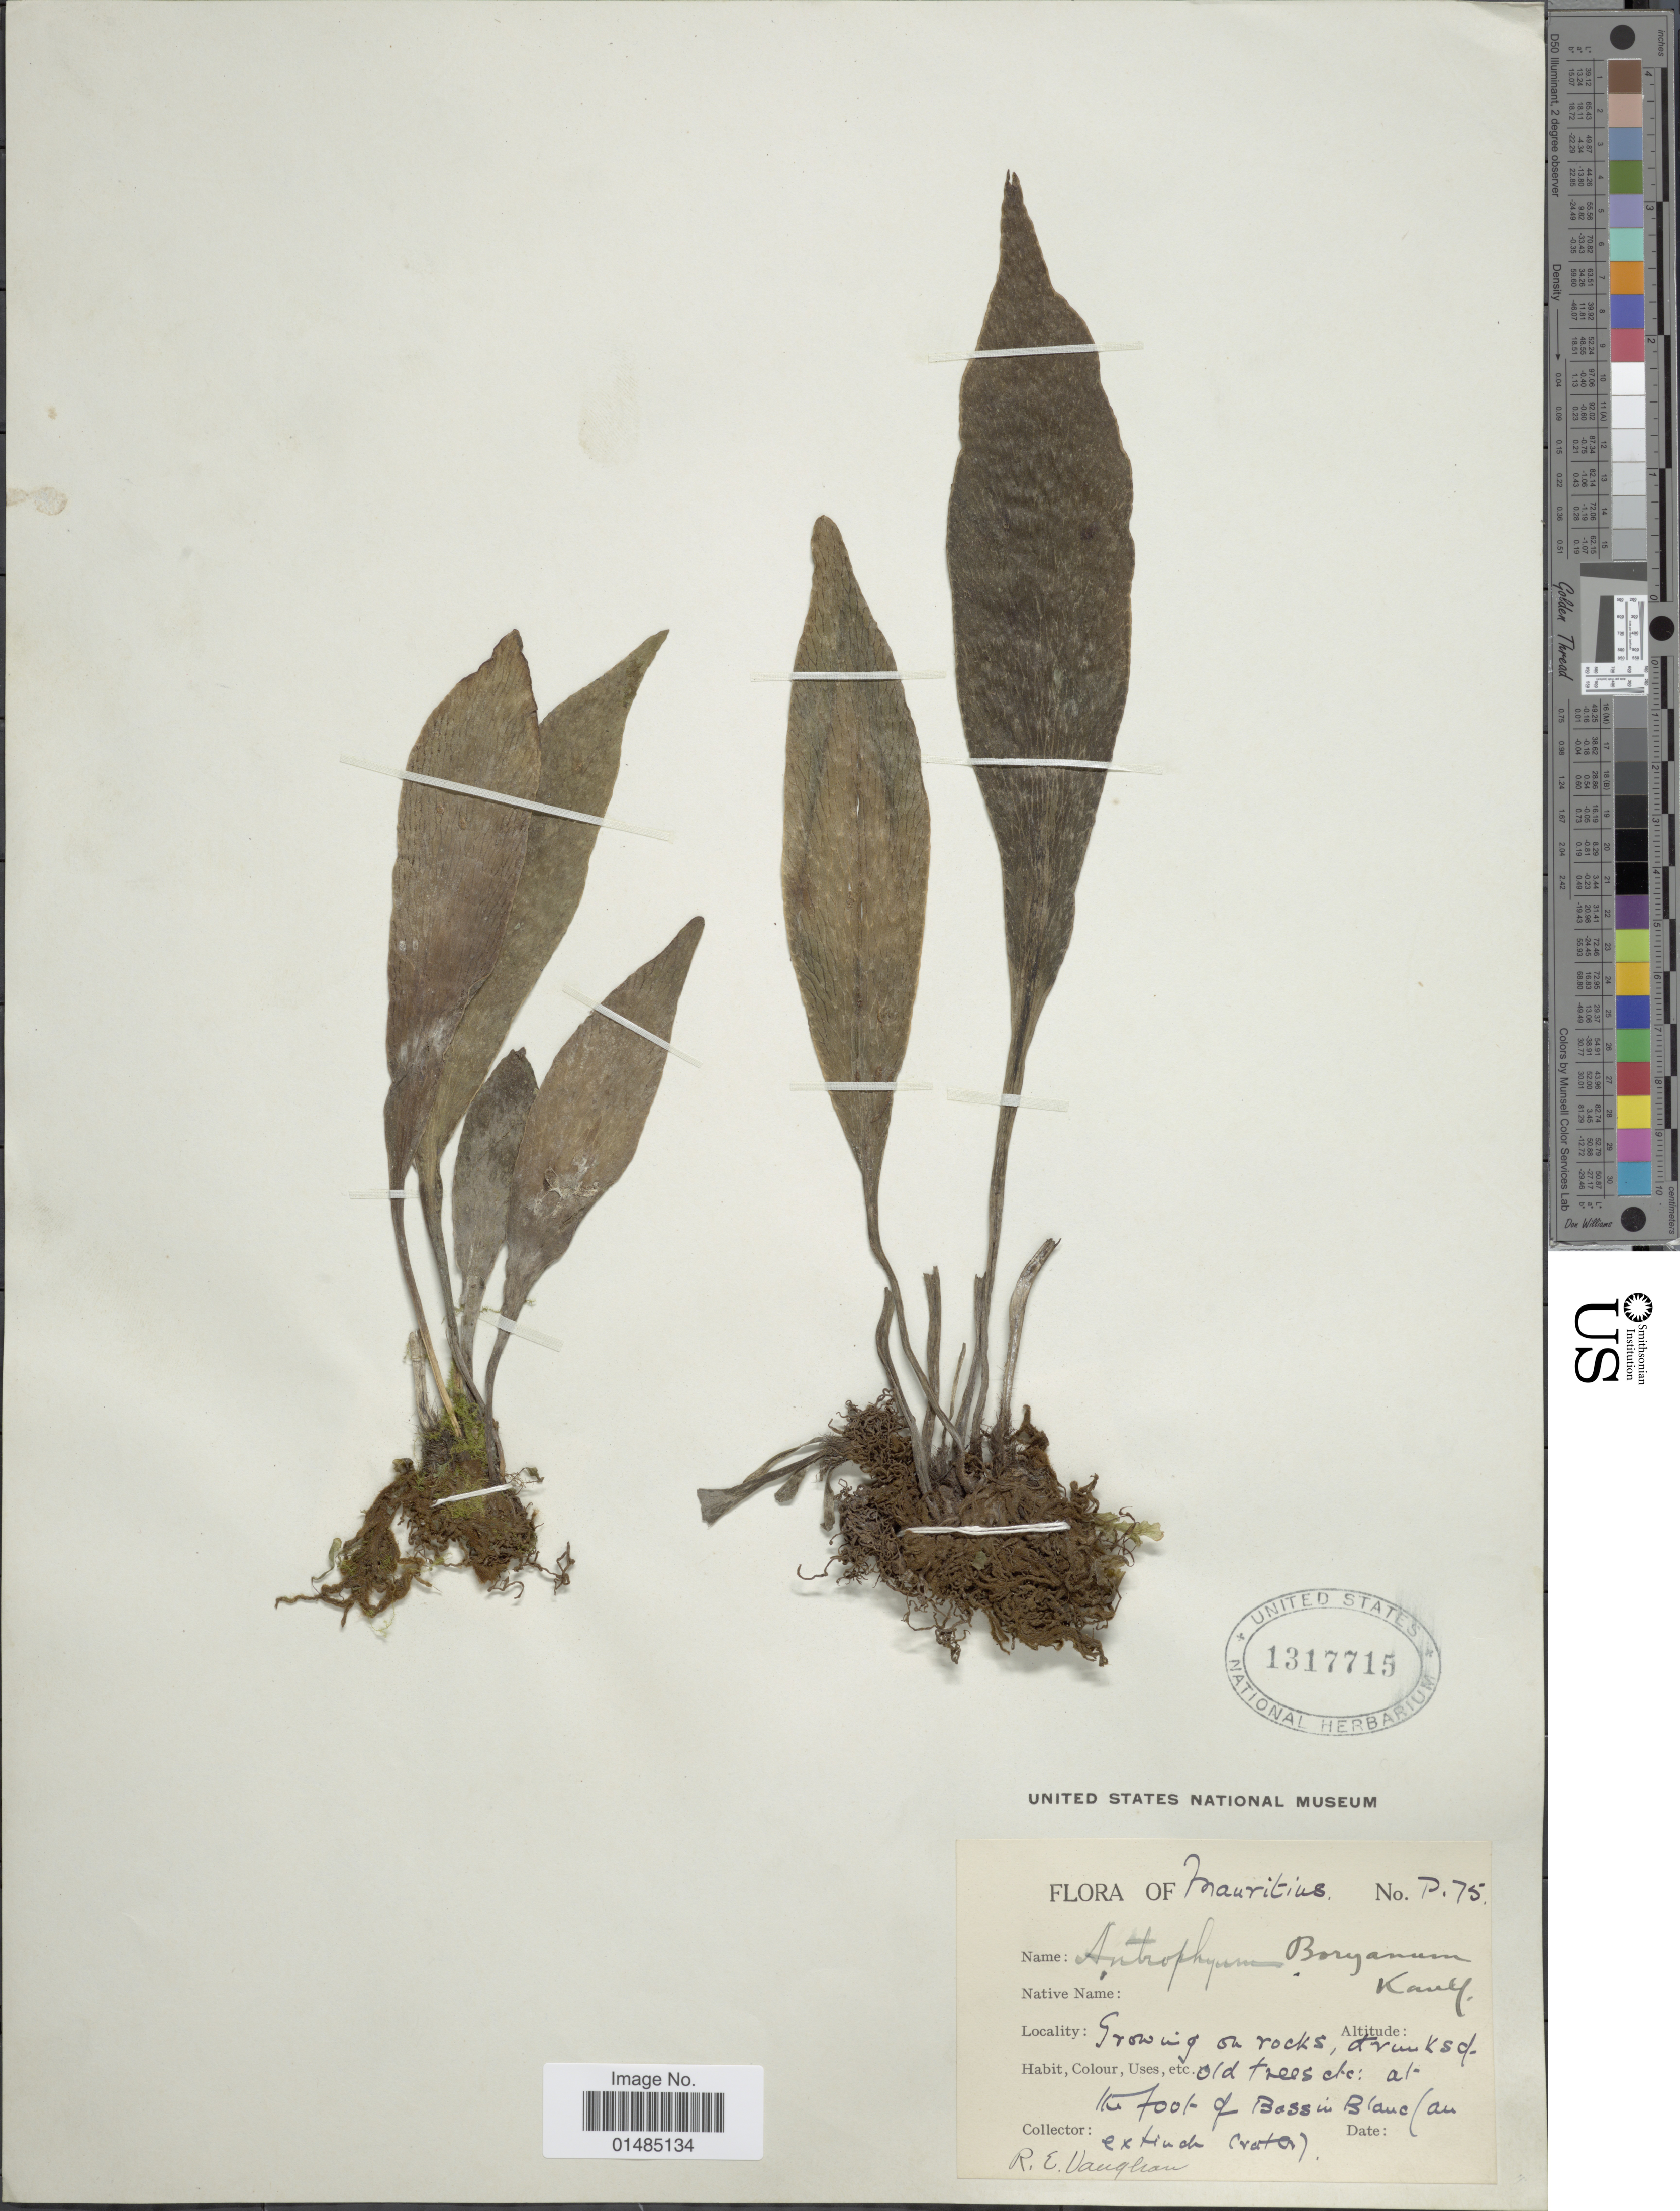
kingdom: Plantae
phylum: Tracheophyta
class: Polypodiopsida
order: Polypodiales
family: Pteridaceae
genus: Antrophyum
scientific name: Antrophyum boryanum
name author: (Willd.) Kaulf.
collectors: R. Vaughan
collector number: P 75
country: Mauritius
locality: At the foot of Bassin Blanc (au ex Hindi evator) [interpreted]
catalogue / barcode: US 1317715